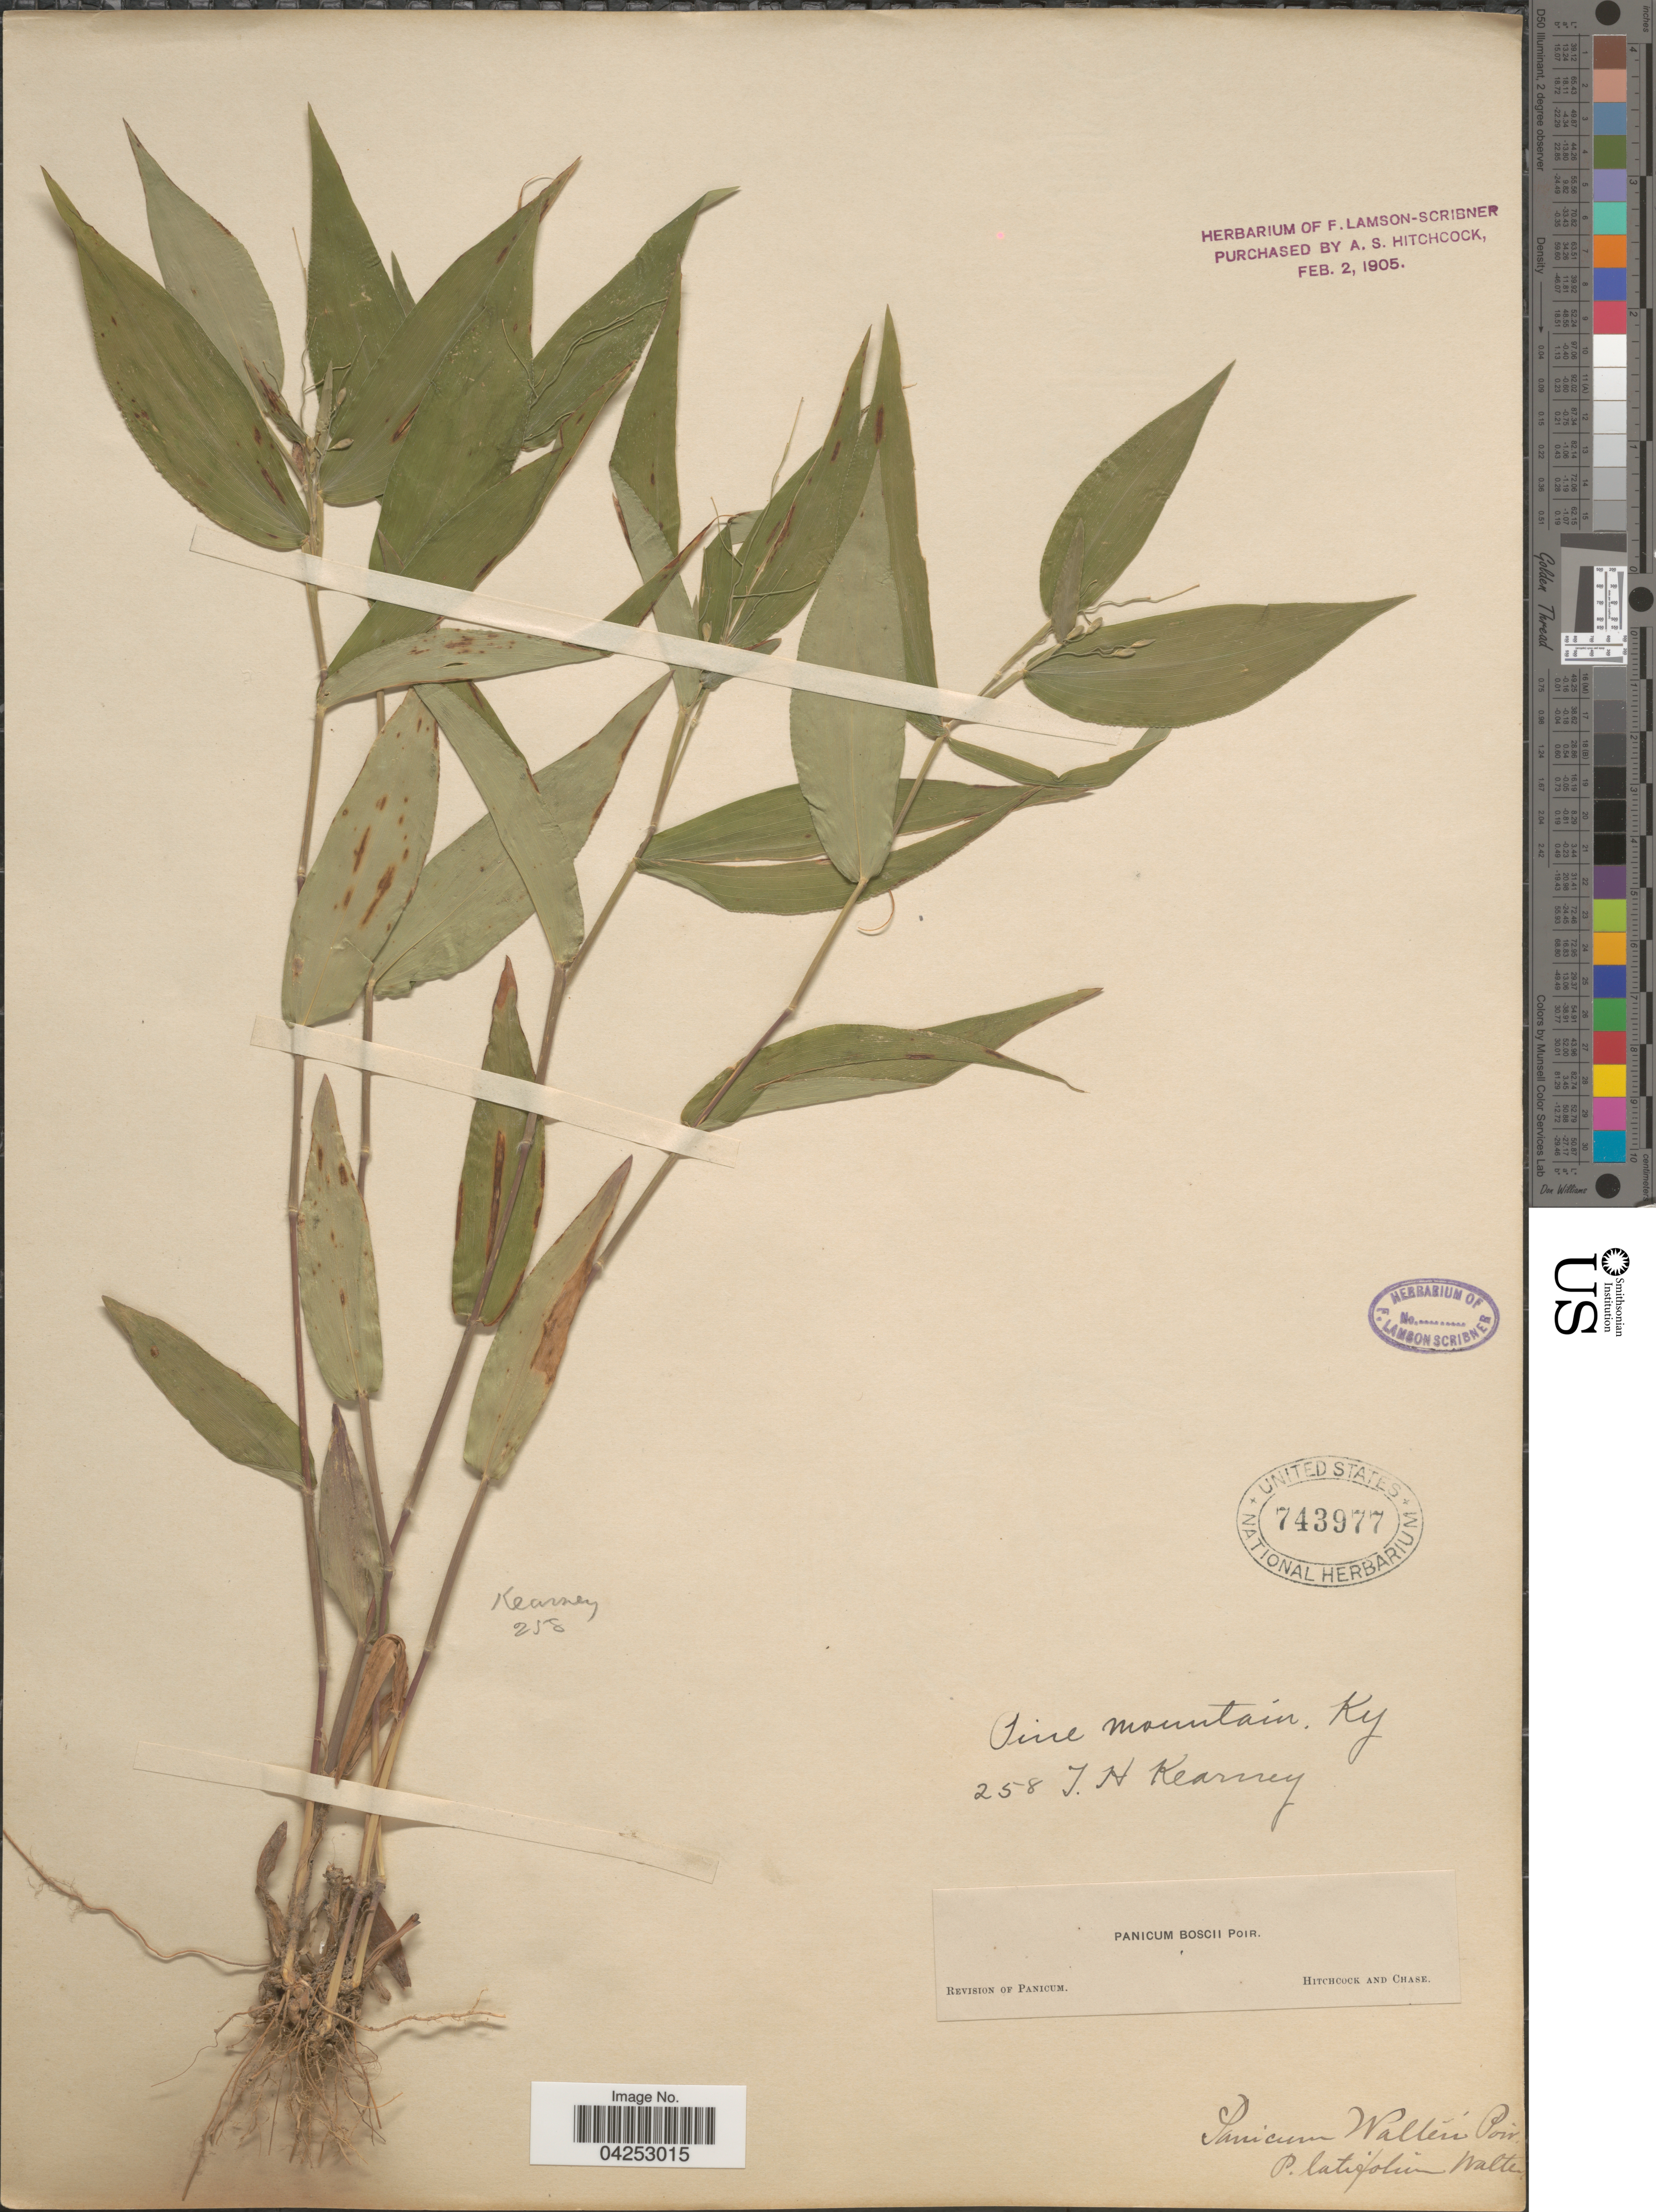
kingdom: Plantae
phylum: Tracheophyta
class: Liliopsida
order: Poales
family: Poaceae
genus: Dichanthelium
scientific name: Dichanthelium boscii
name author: (Poir.) Gould & C.A. Clark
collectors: T. H. Kearney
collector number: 258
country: United States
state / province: Kentucky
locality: Pine mountain.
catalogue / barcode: US 743977